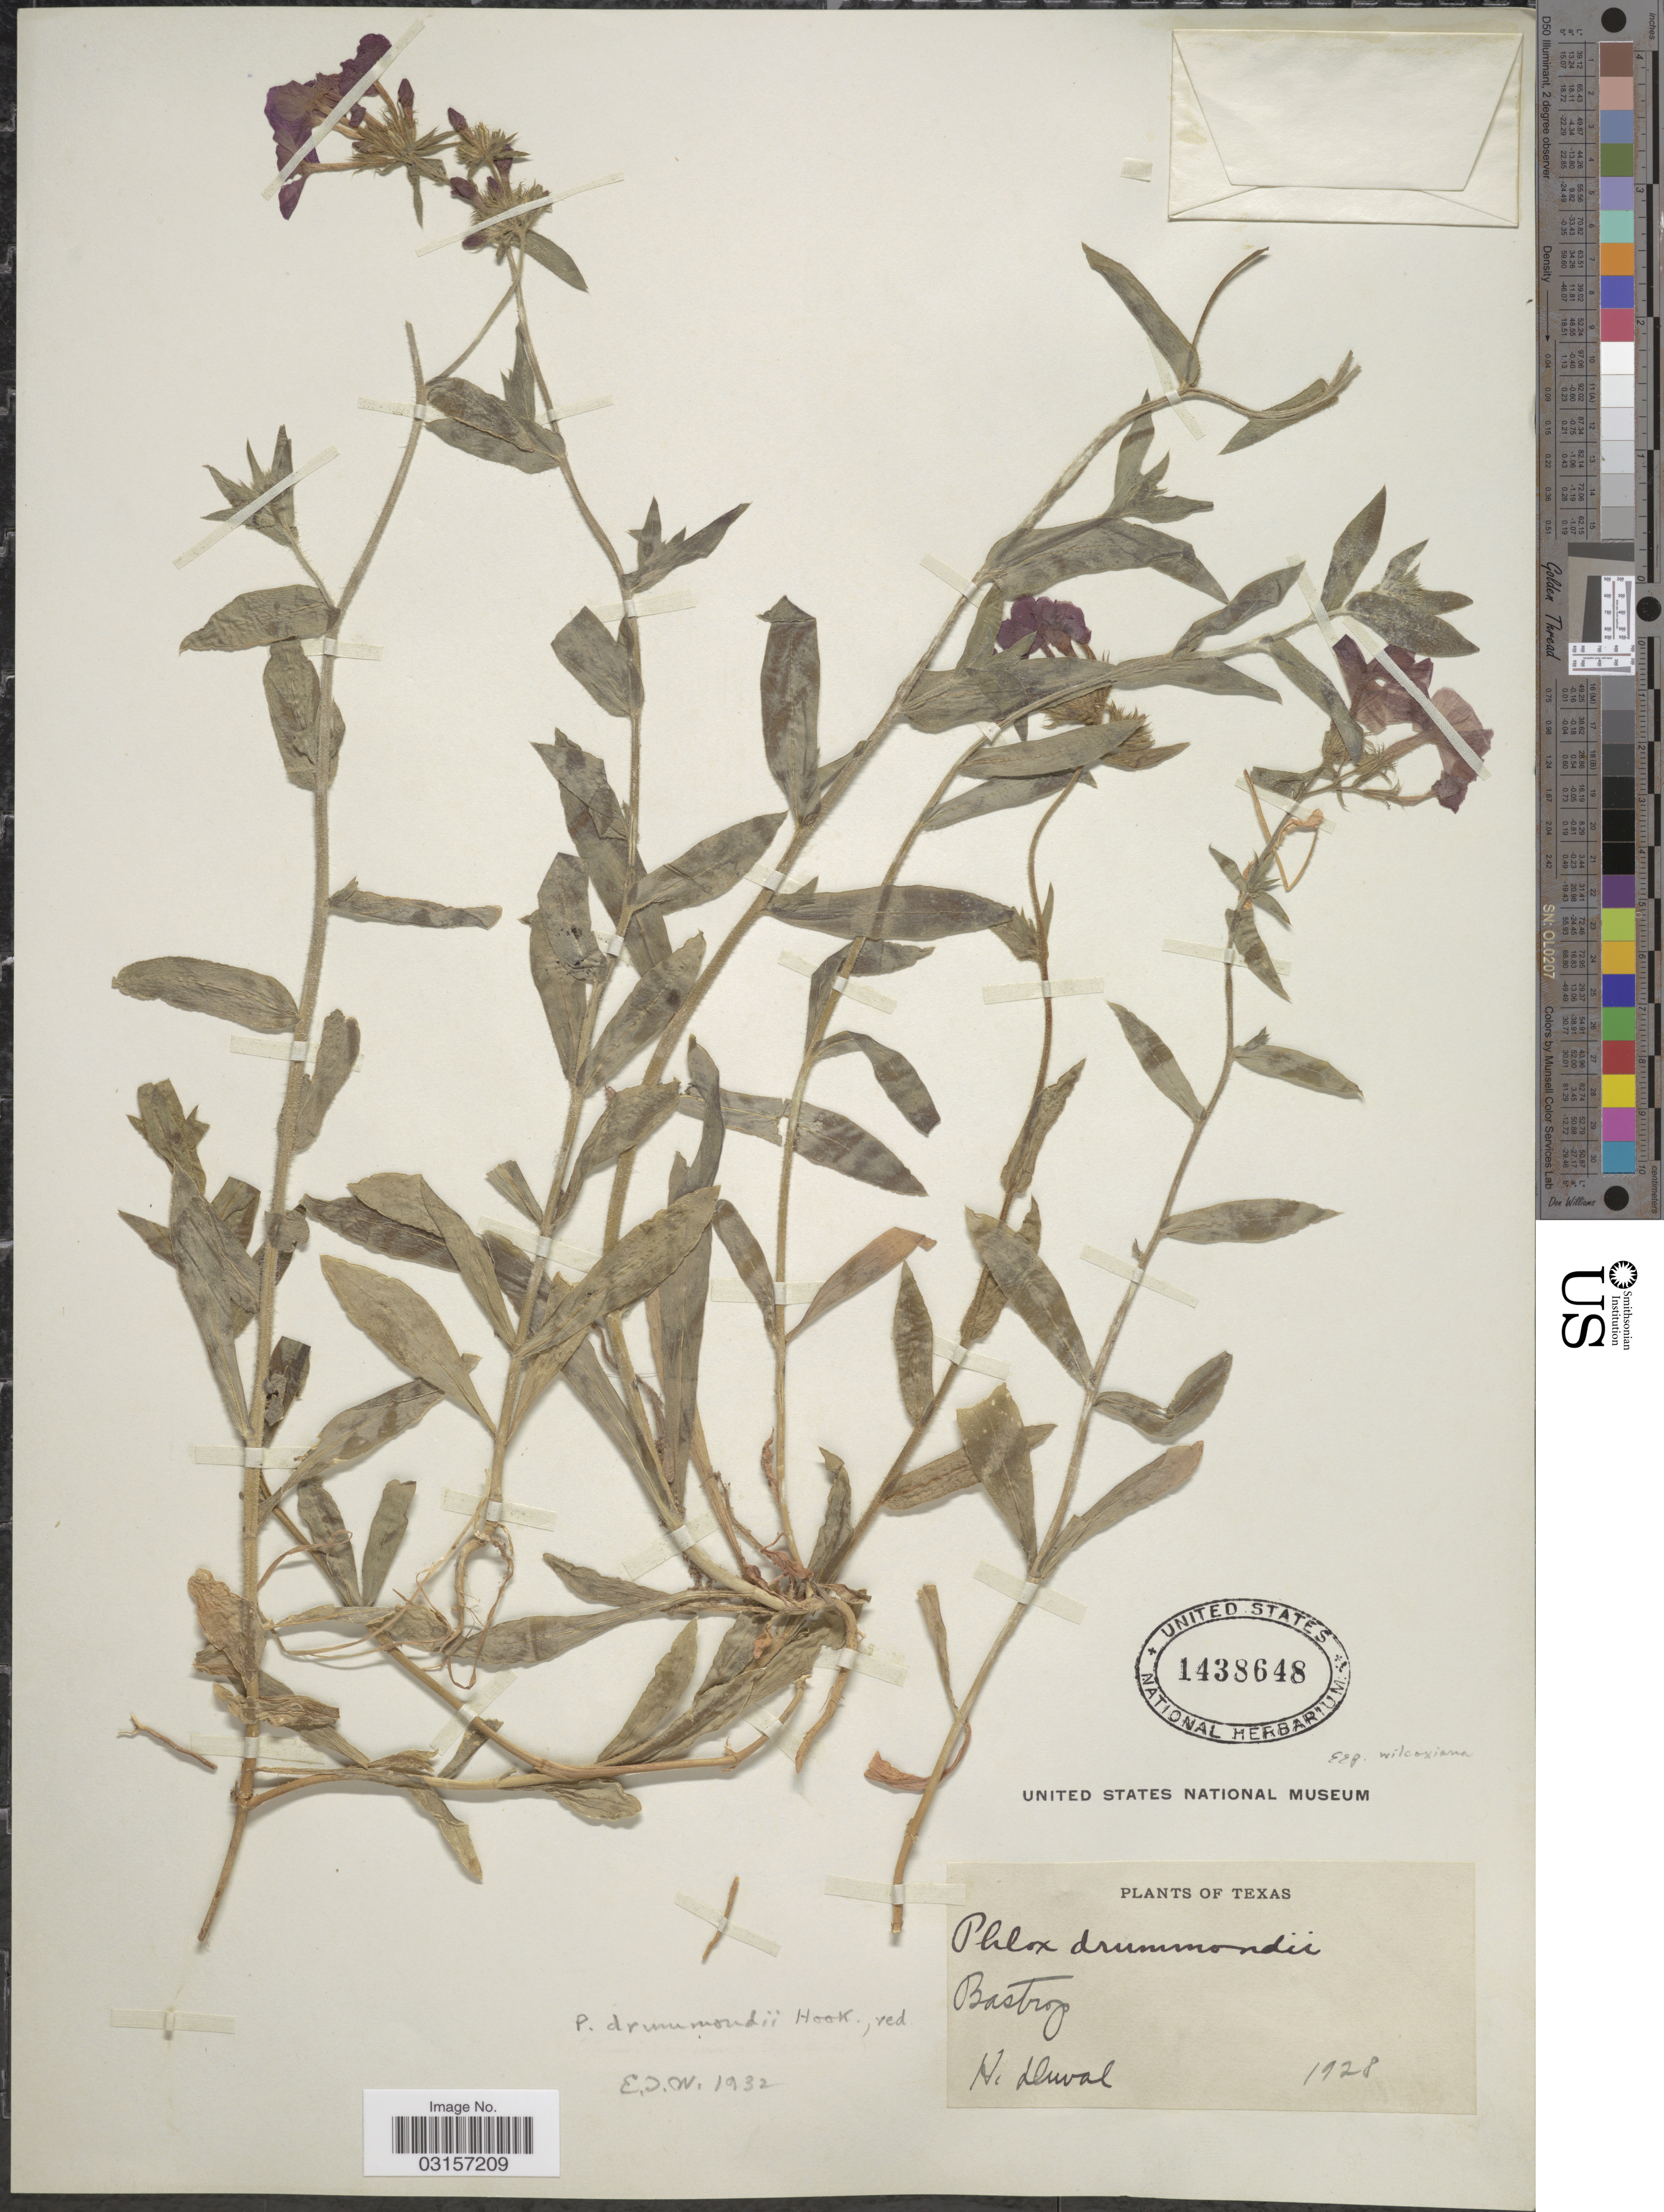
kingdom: Plantae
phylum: Tracheophyta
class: Magnoliopsida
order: Ericales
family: Polemoniaceae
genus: Phlox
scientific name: Phlox drummondii subsp. wilcoxiana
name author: Wherry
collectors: H. Duval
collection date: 1928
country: United States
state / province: Texas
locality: Bastrop.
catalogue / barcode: US 1438648